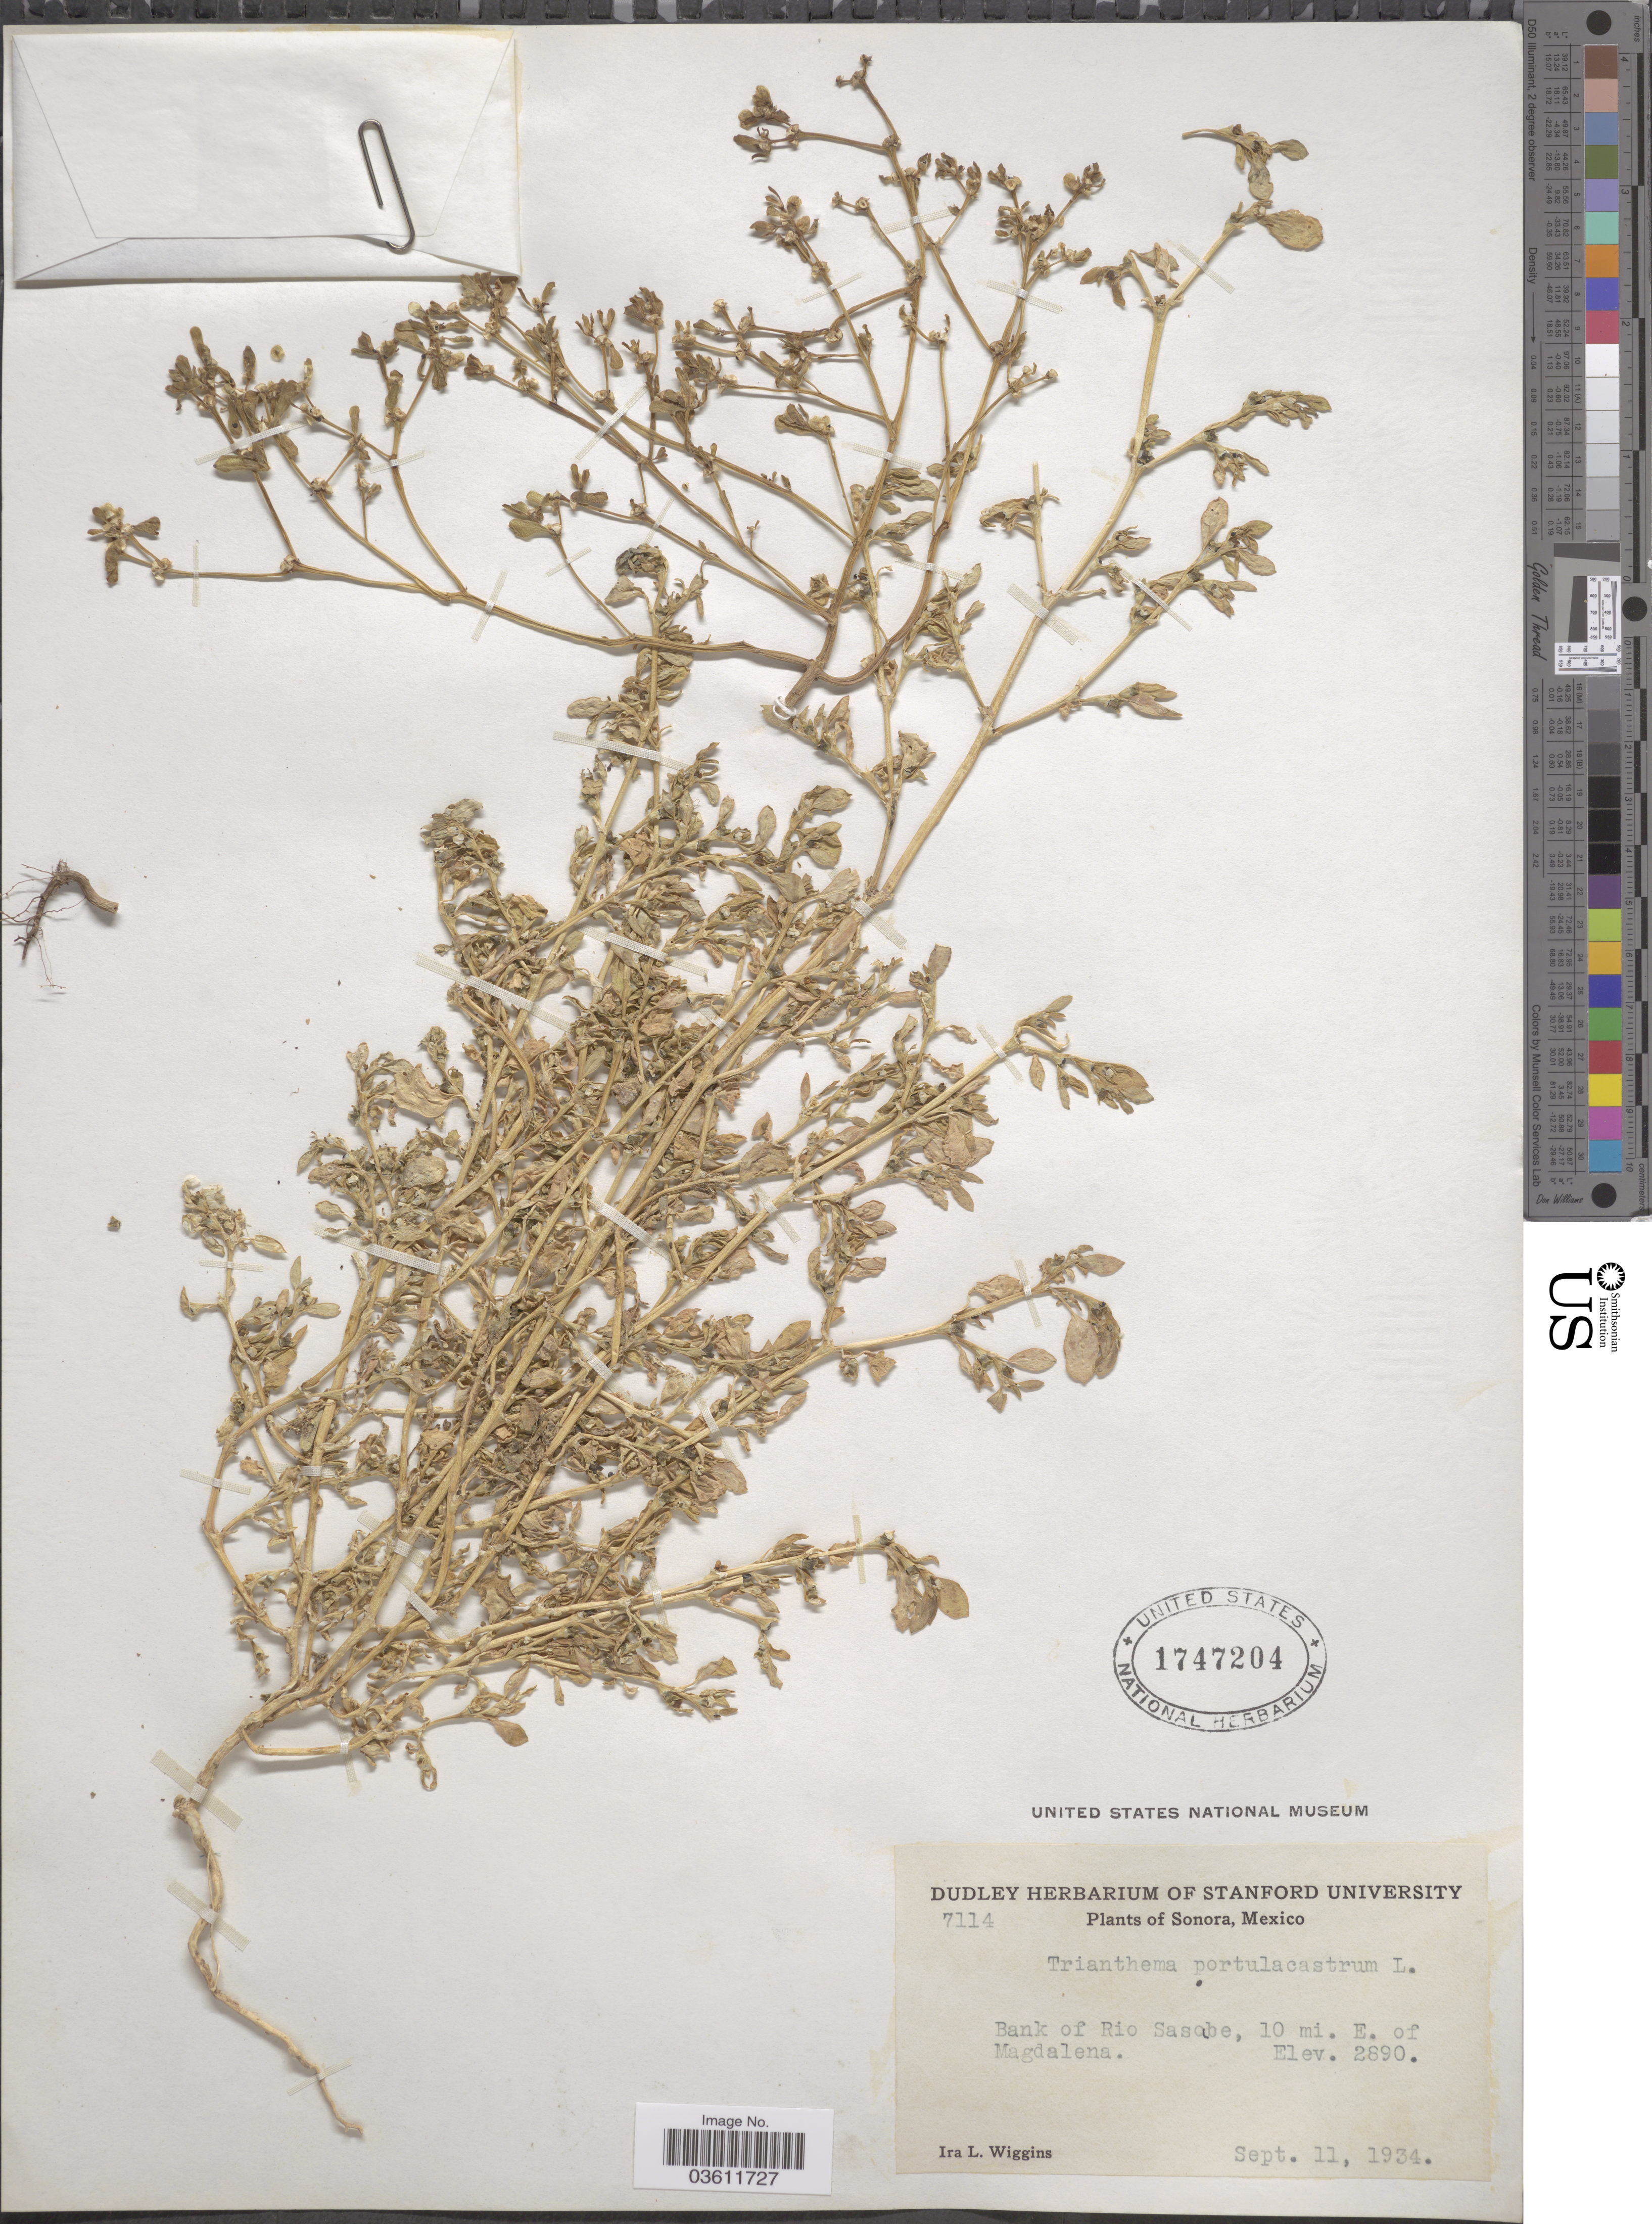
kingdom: Plantae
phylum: Tracheophyta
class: Magnoliopsida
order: Caryophyllales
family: Aizoaceae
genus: Trianthema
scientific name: Trianthema portulacastrum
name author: L.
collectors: I. L. Wiggins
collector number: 7114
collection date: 1934-09-11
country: Mexico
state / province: Sonora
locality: Bank of Rio Sasabe, 10 mi. E. of Magdalena.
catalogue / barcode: US 1747204